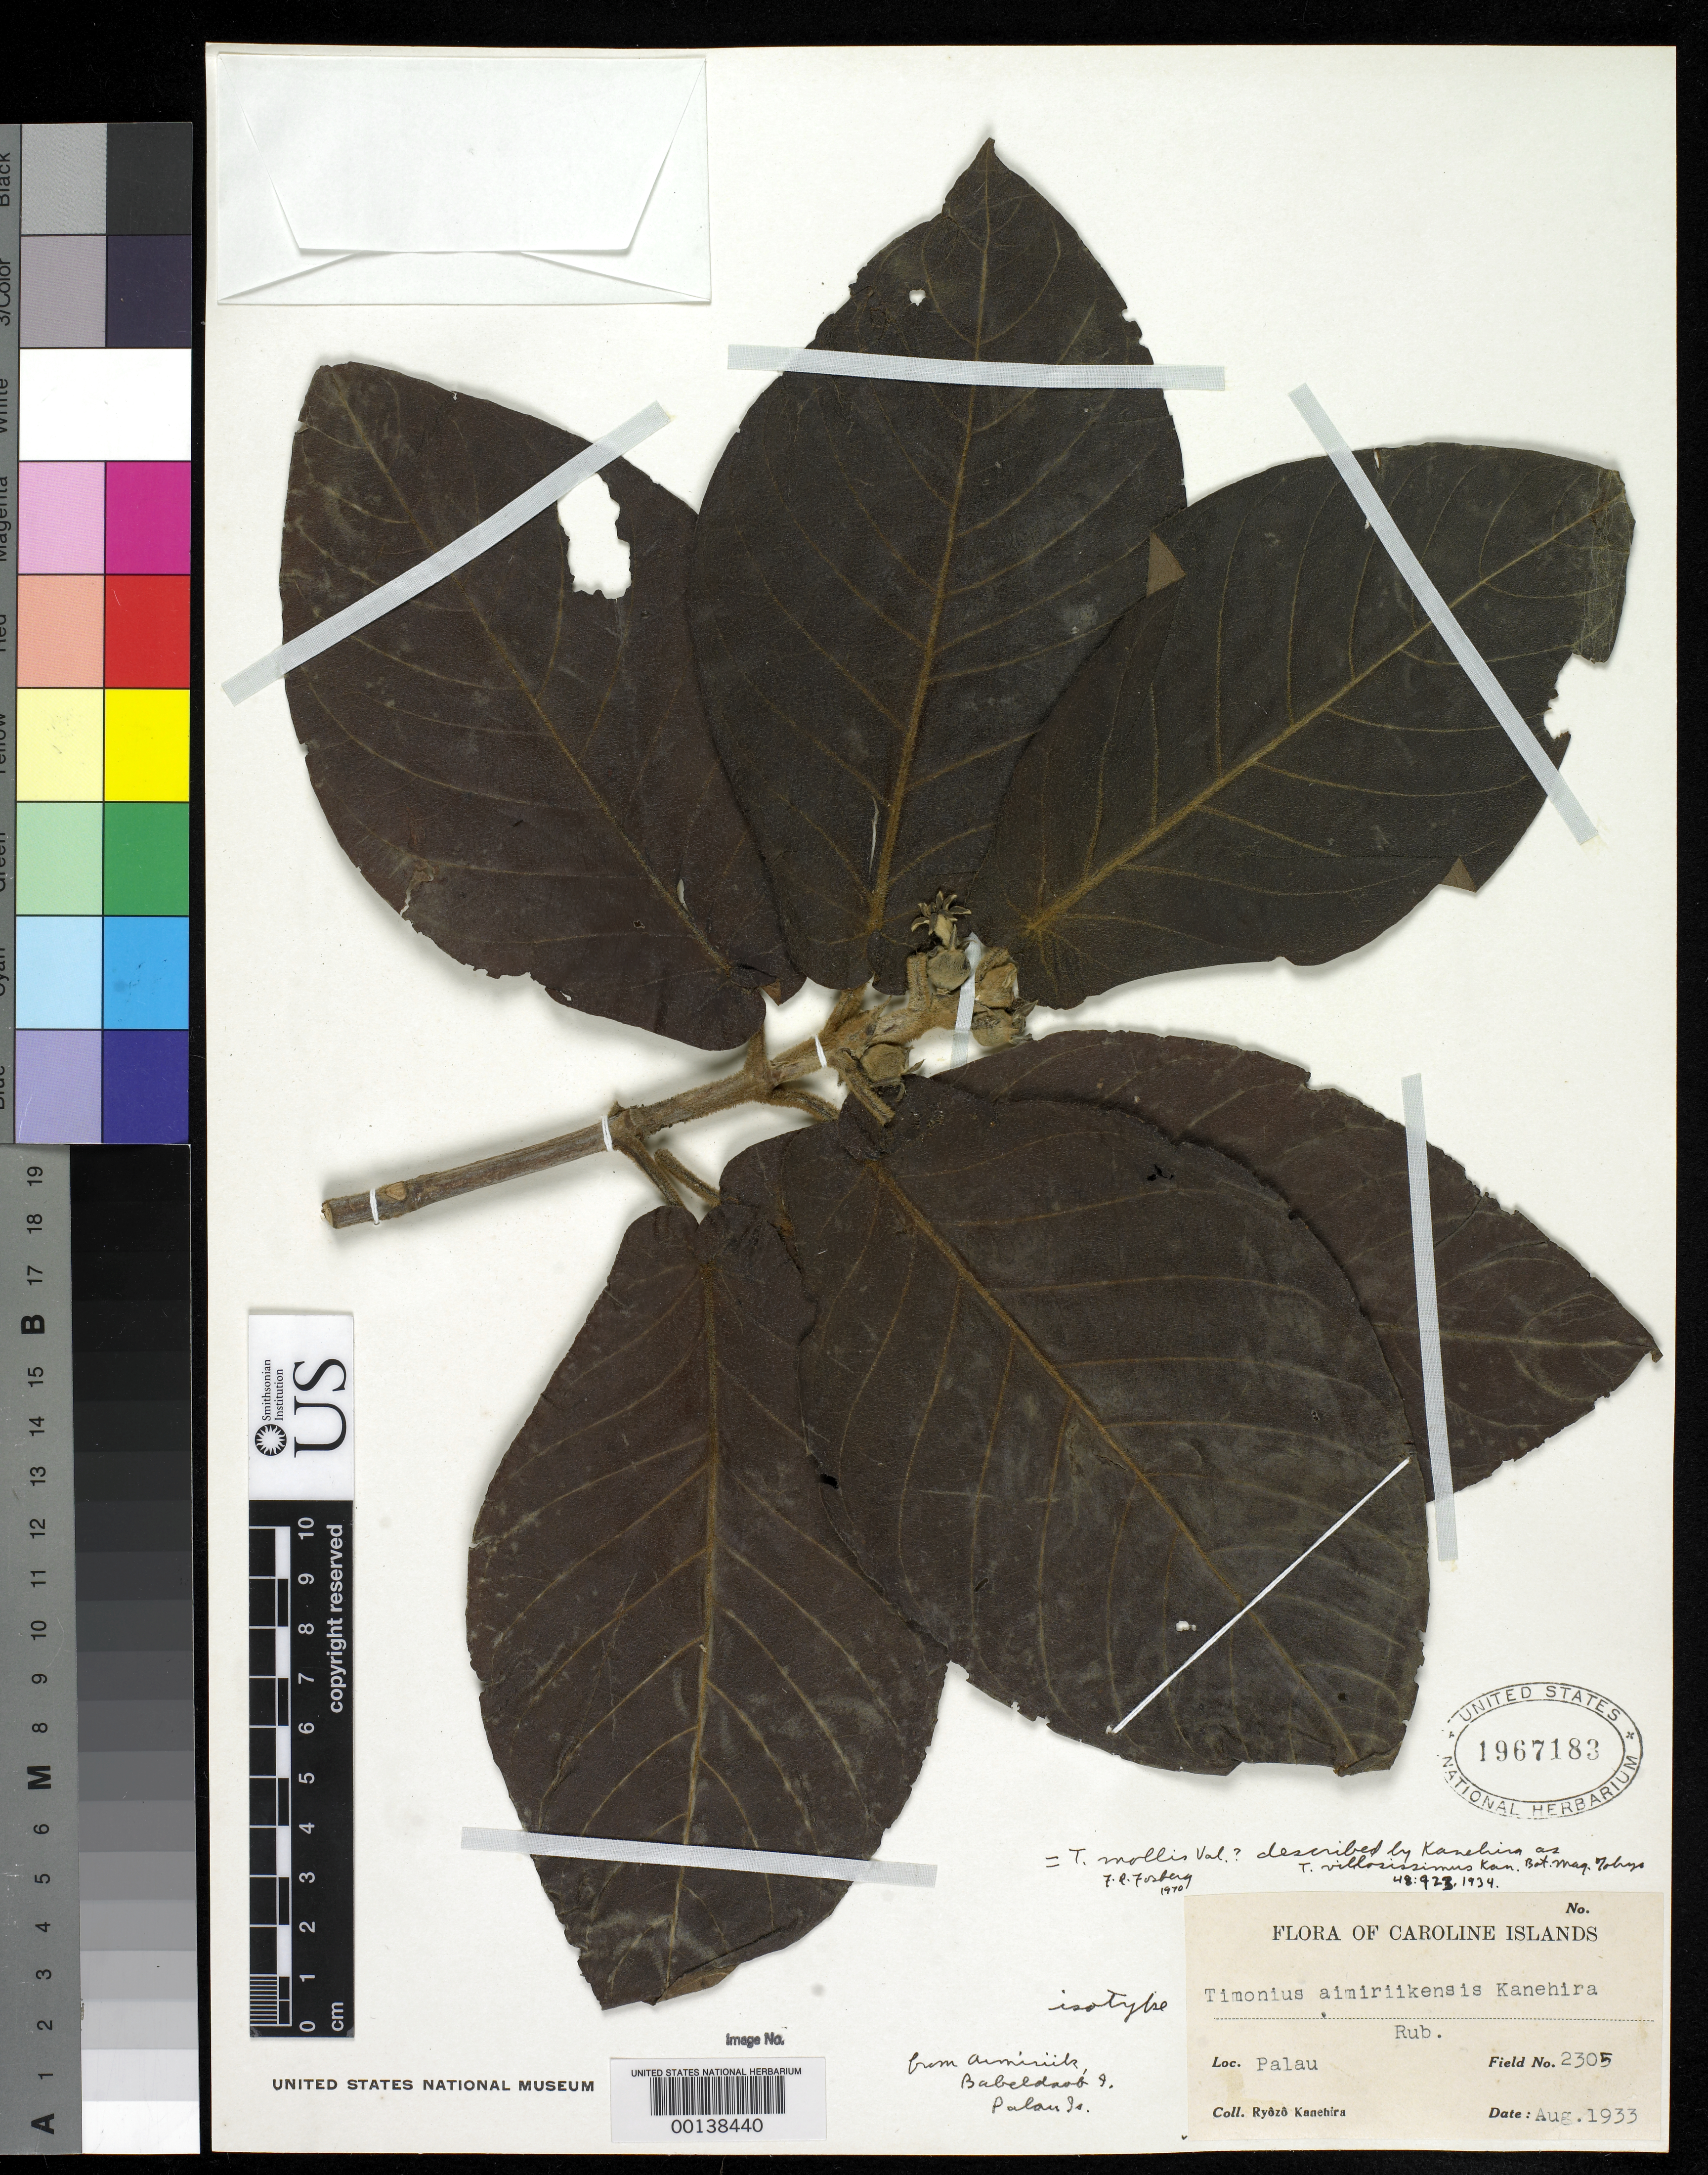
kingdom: Plantae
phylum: Tracheophyta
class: Magnoliopsida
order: Gentianales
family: Rubiaceae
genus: Timonius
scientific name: Timonius villosissimus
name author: Kaneh.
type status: Isotype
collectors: R. Kanehira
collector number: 2305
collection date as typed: Aug 1933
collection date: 1933-08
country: Palau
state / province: Aimeliik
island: Babeldaob [Babelthuap]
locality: Amiririik.[?]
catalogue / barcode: US 1967183